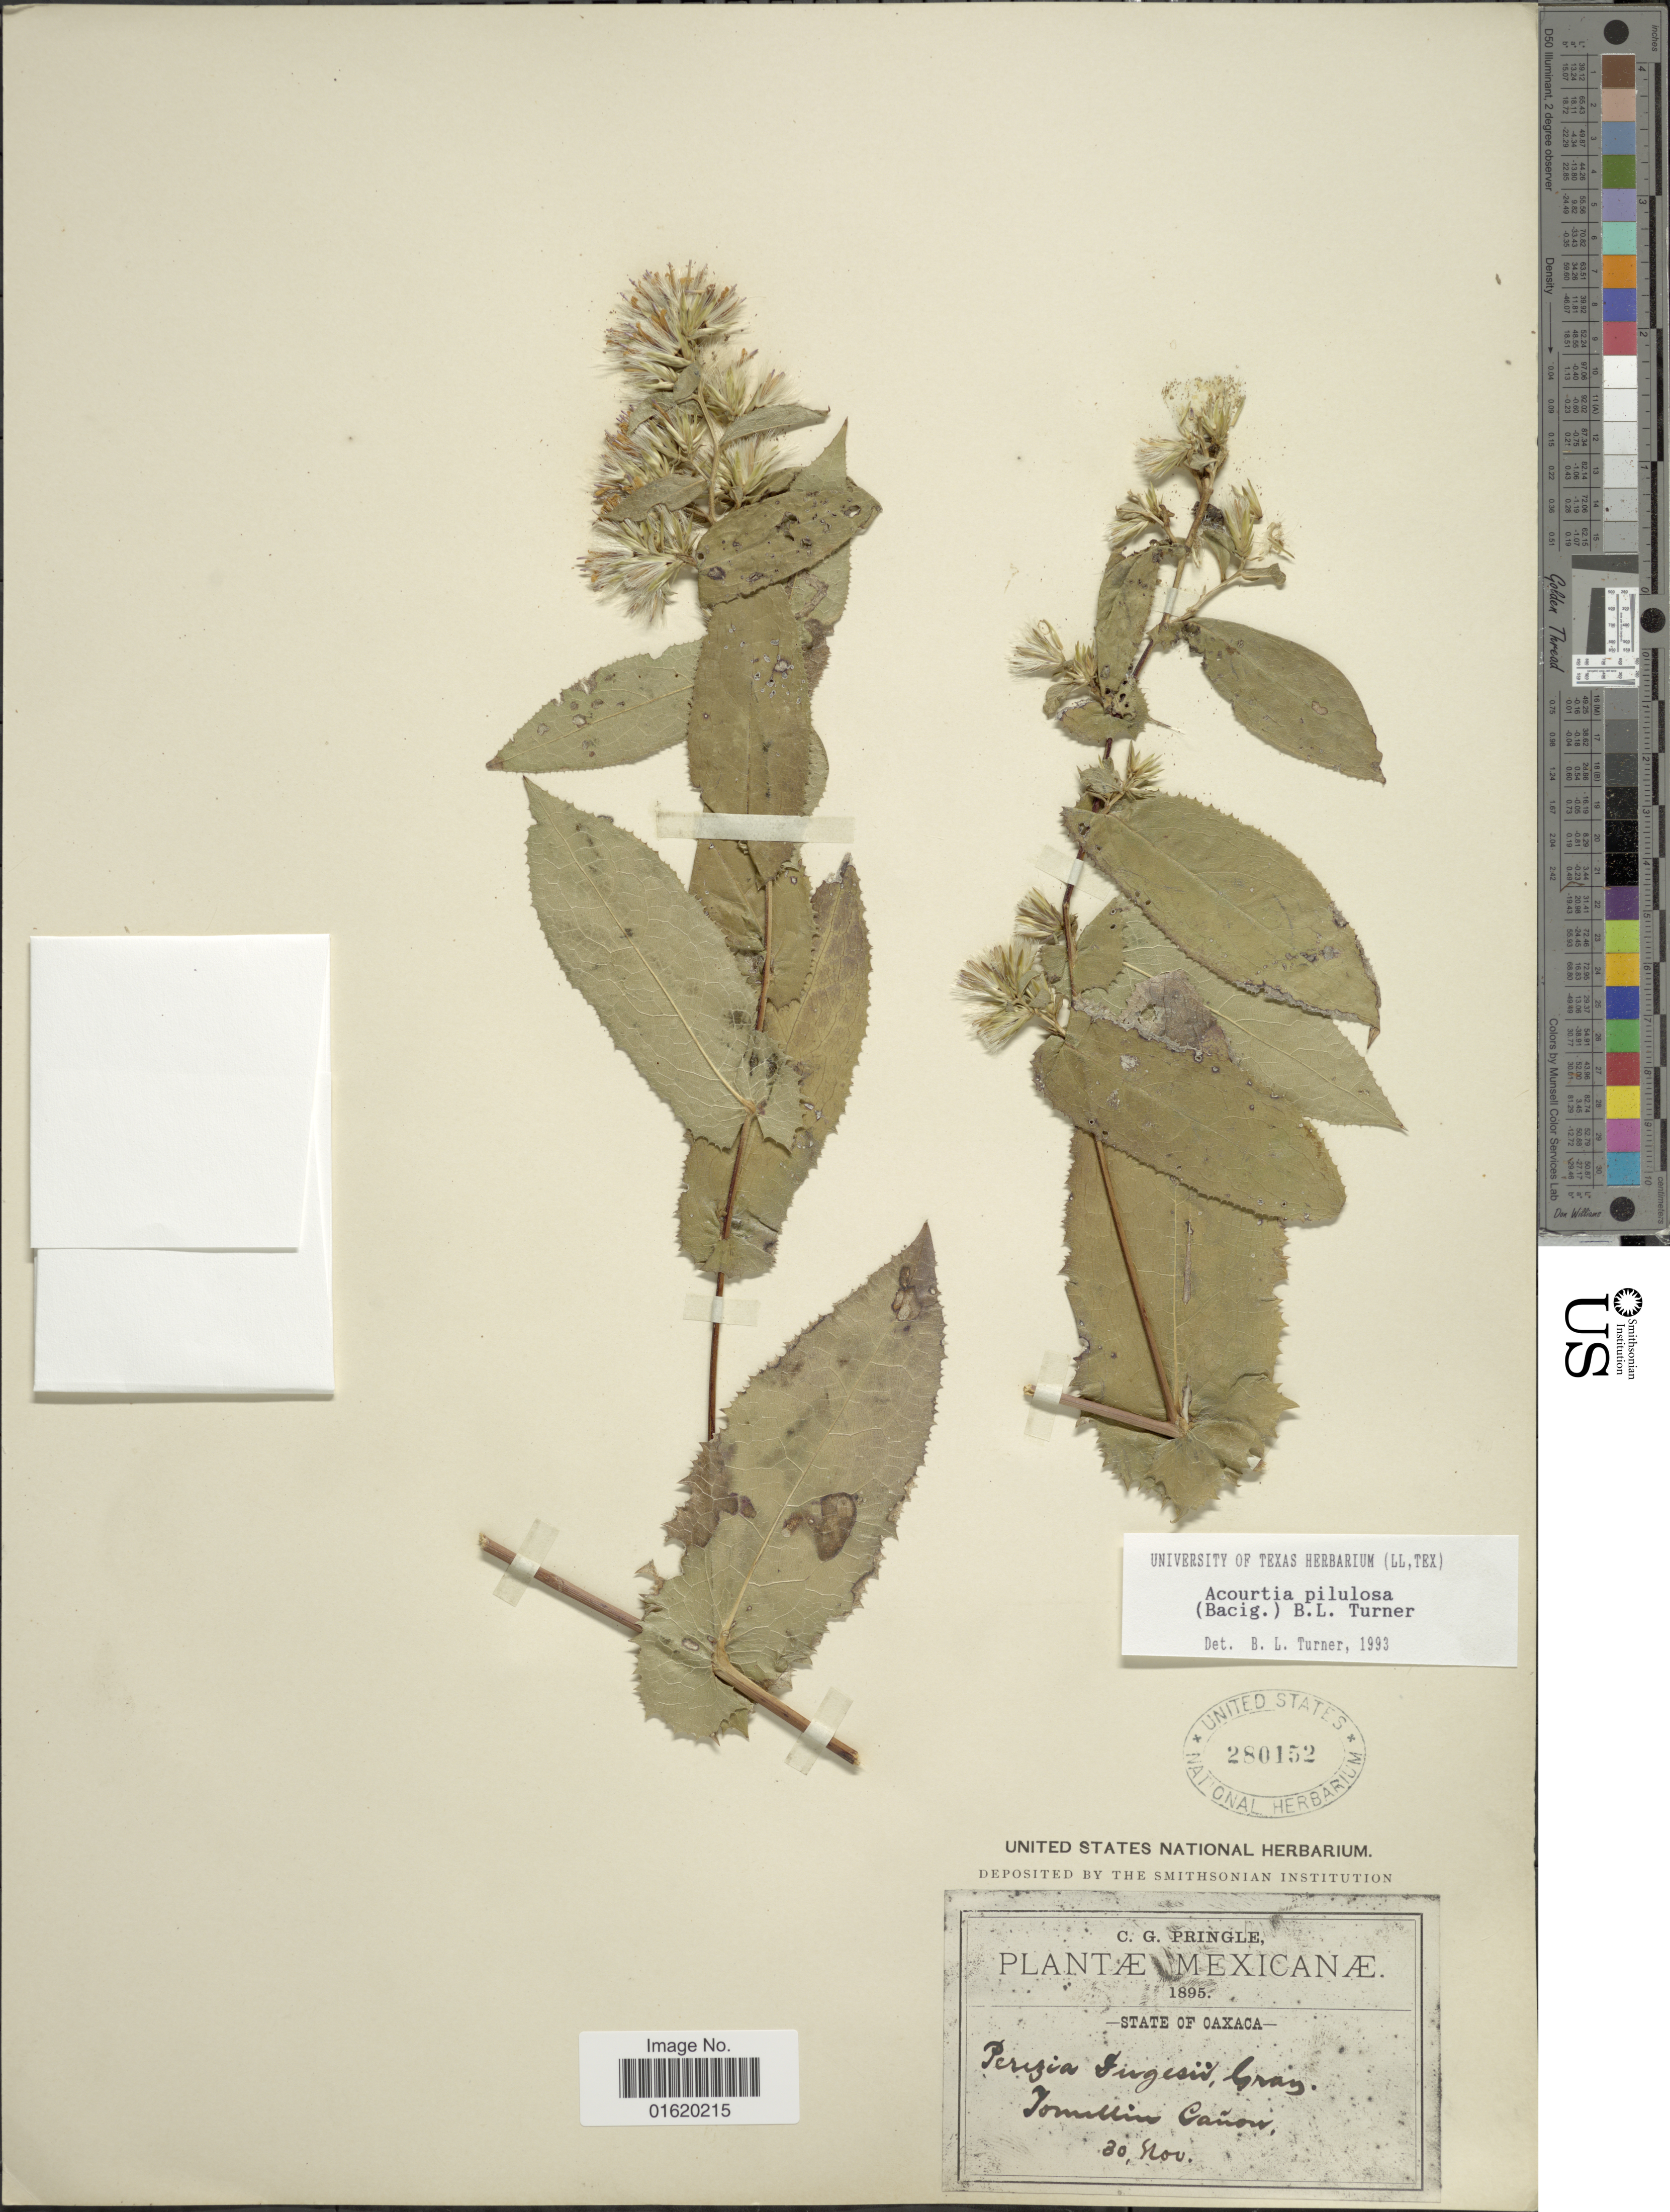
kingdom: Plantae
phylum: Tracheophyta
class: Magnoliopsida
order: Asterales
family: Asteraceae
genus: Acourtia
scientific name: Acourtia pilulosa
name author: (Bacig.) B.L. Turner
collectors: C. G. Pringle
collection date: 1895-11-30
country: Mexico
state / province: Oaxaca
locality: Tomillin Cañon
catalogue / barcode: US 28152